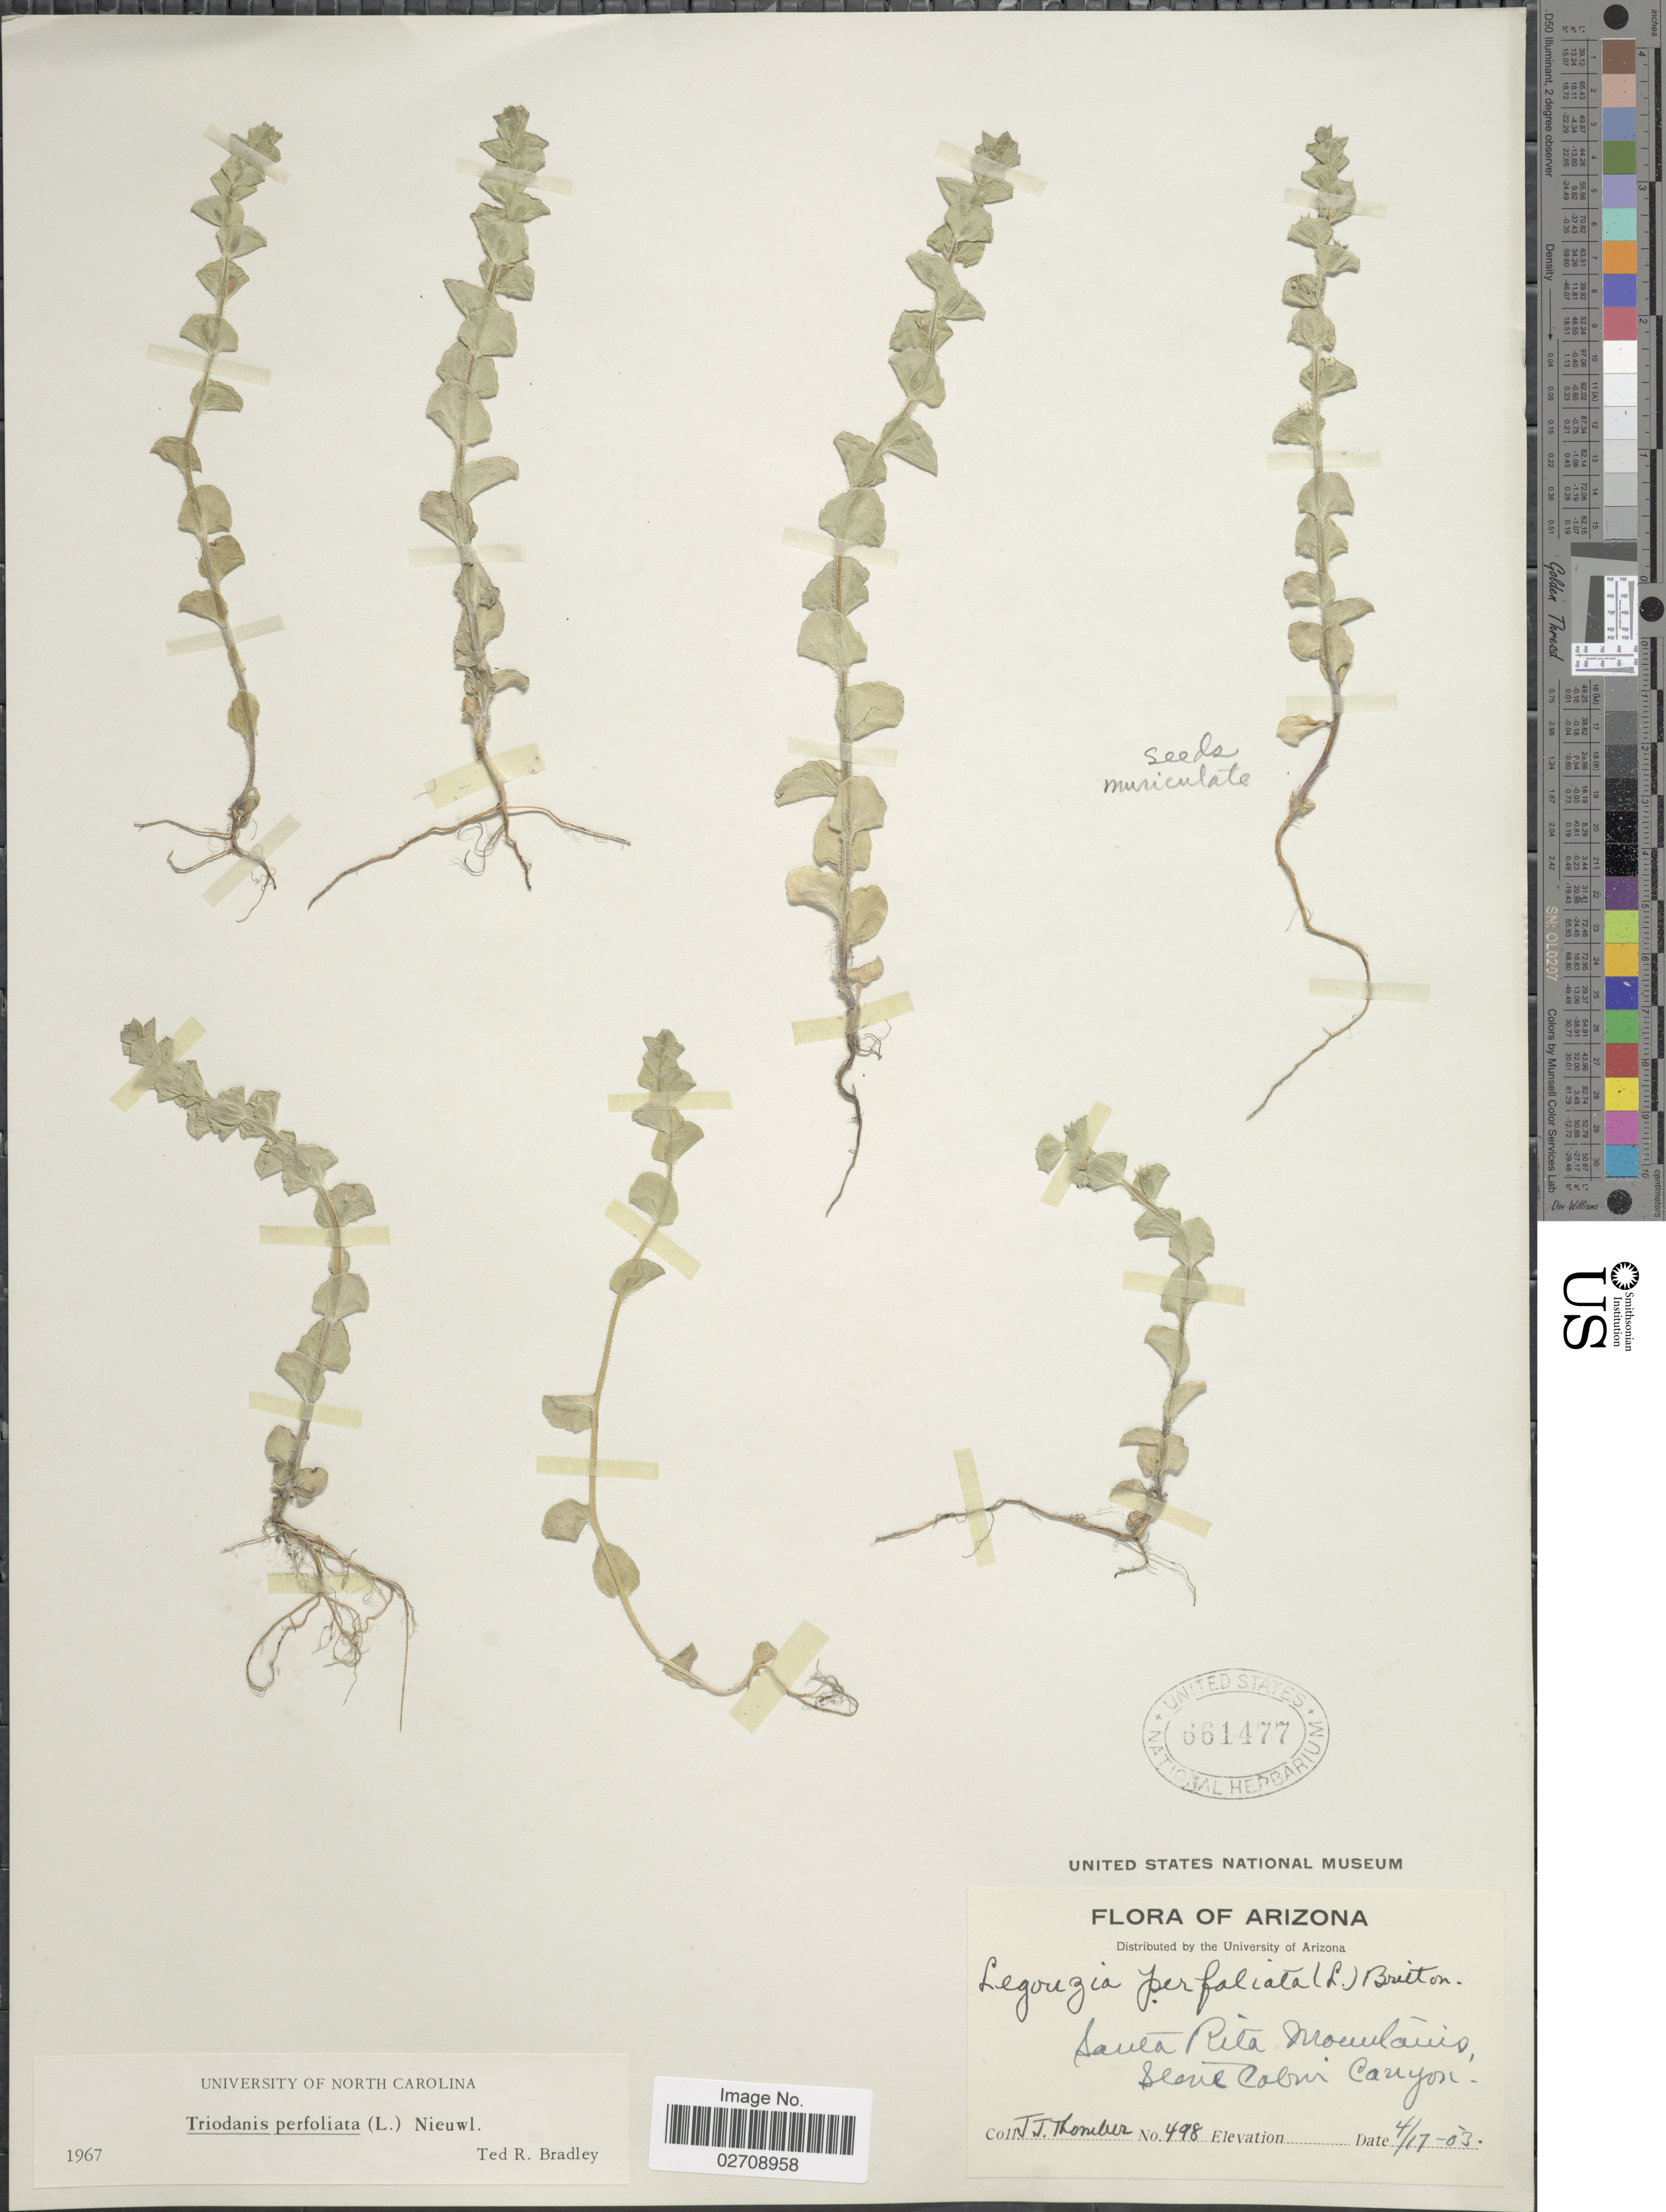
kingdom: Plantae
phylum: Tracheophyta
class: Magnoliopsida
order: Asterales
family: Campanulaceae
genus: Triodanis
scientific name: Triodanis perfoliata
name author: (L.) Nieuwl.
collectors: J. Thornber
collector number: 498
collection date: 1903-04-17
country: United States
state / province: Arizona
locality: Santa Rita Mountains, Stone Cabin Canyon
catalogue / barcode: US 661477